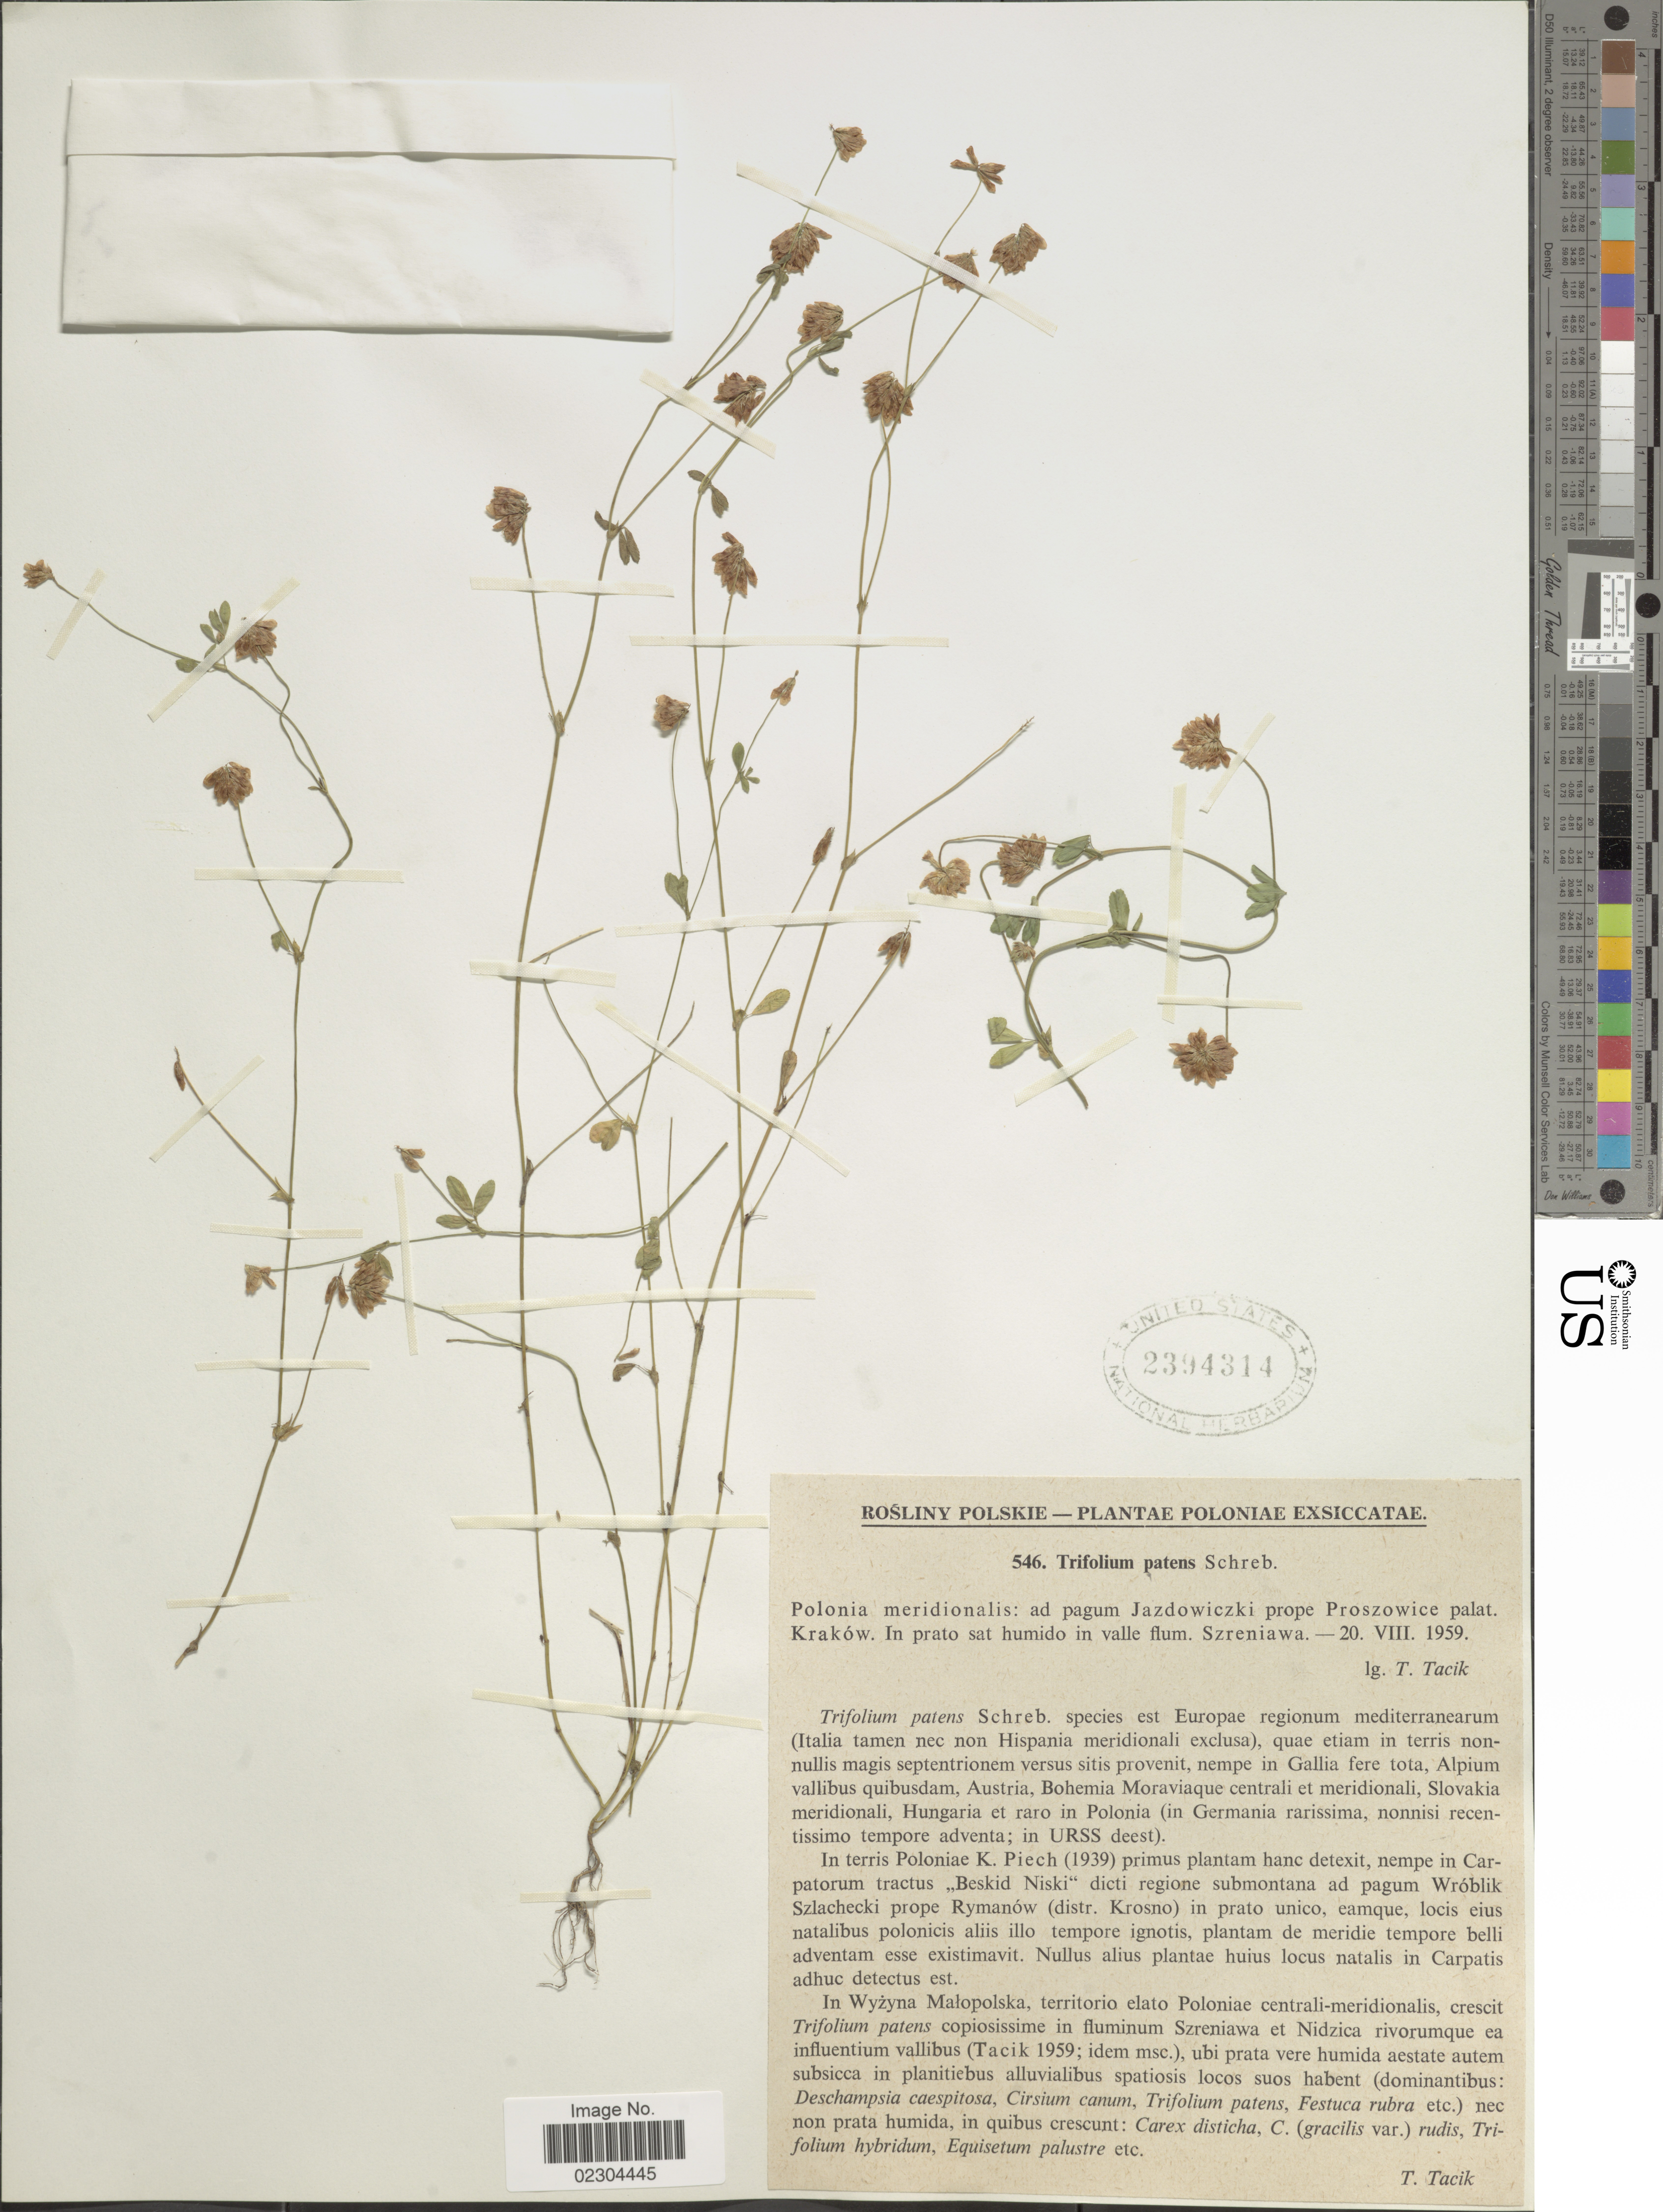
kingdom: Plantae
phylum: Tracheophyta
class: Magnoliopsida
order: Fabales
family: Fabaceae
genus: Trifolium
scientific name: Trifolium patens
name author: Schreb.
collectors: T. Tacik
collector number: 546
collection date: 1959-08-20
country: Poland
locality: Ad pagum Jazdowiczki prope Proszowice palat Krakow, in valle flum Szreniawa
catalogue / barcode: US 2394314